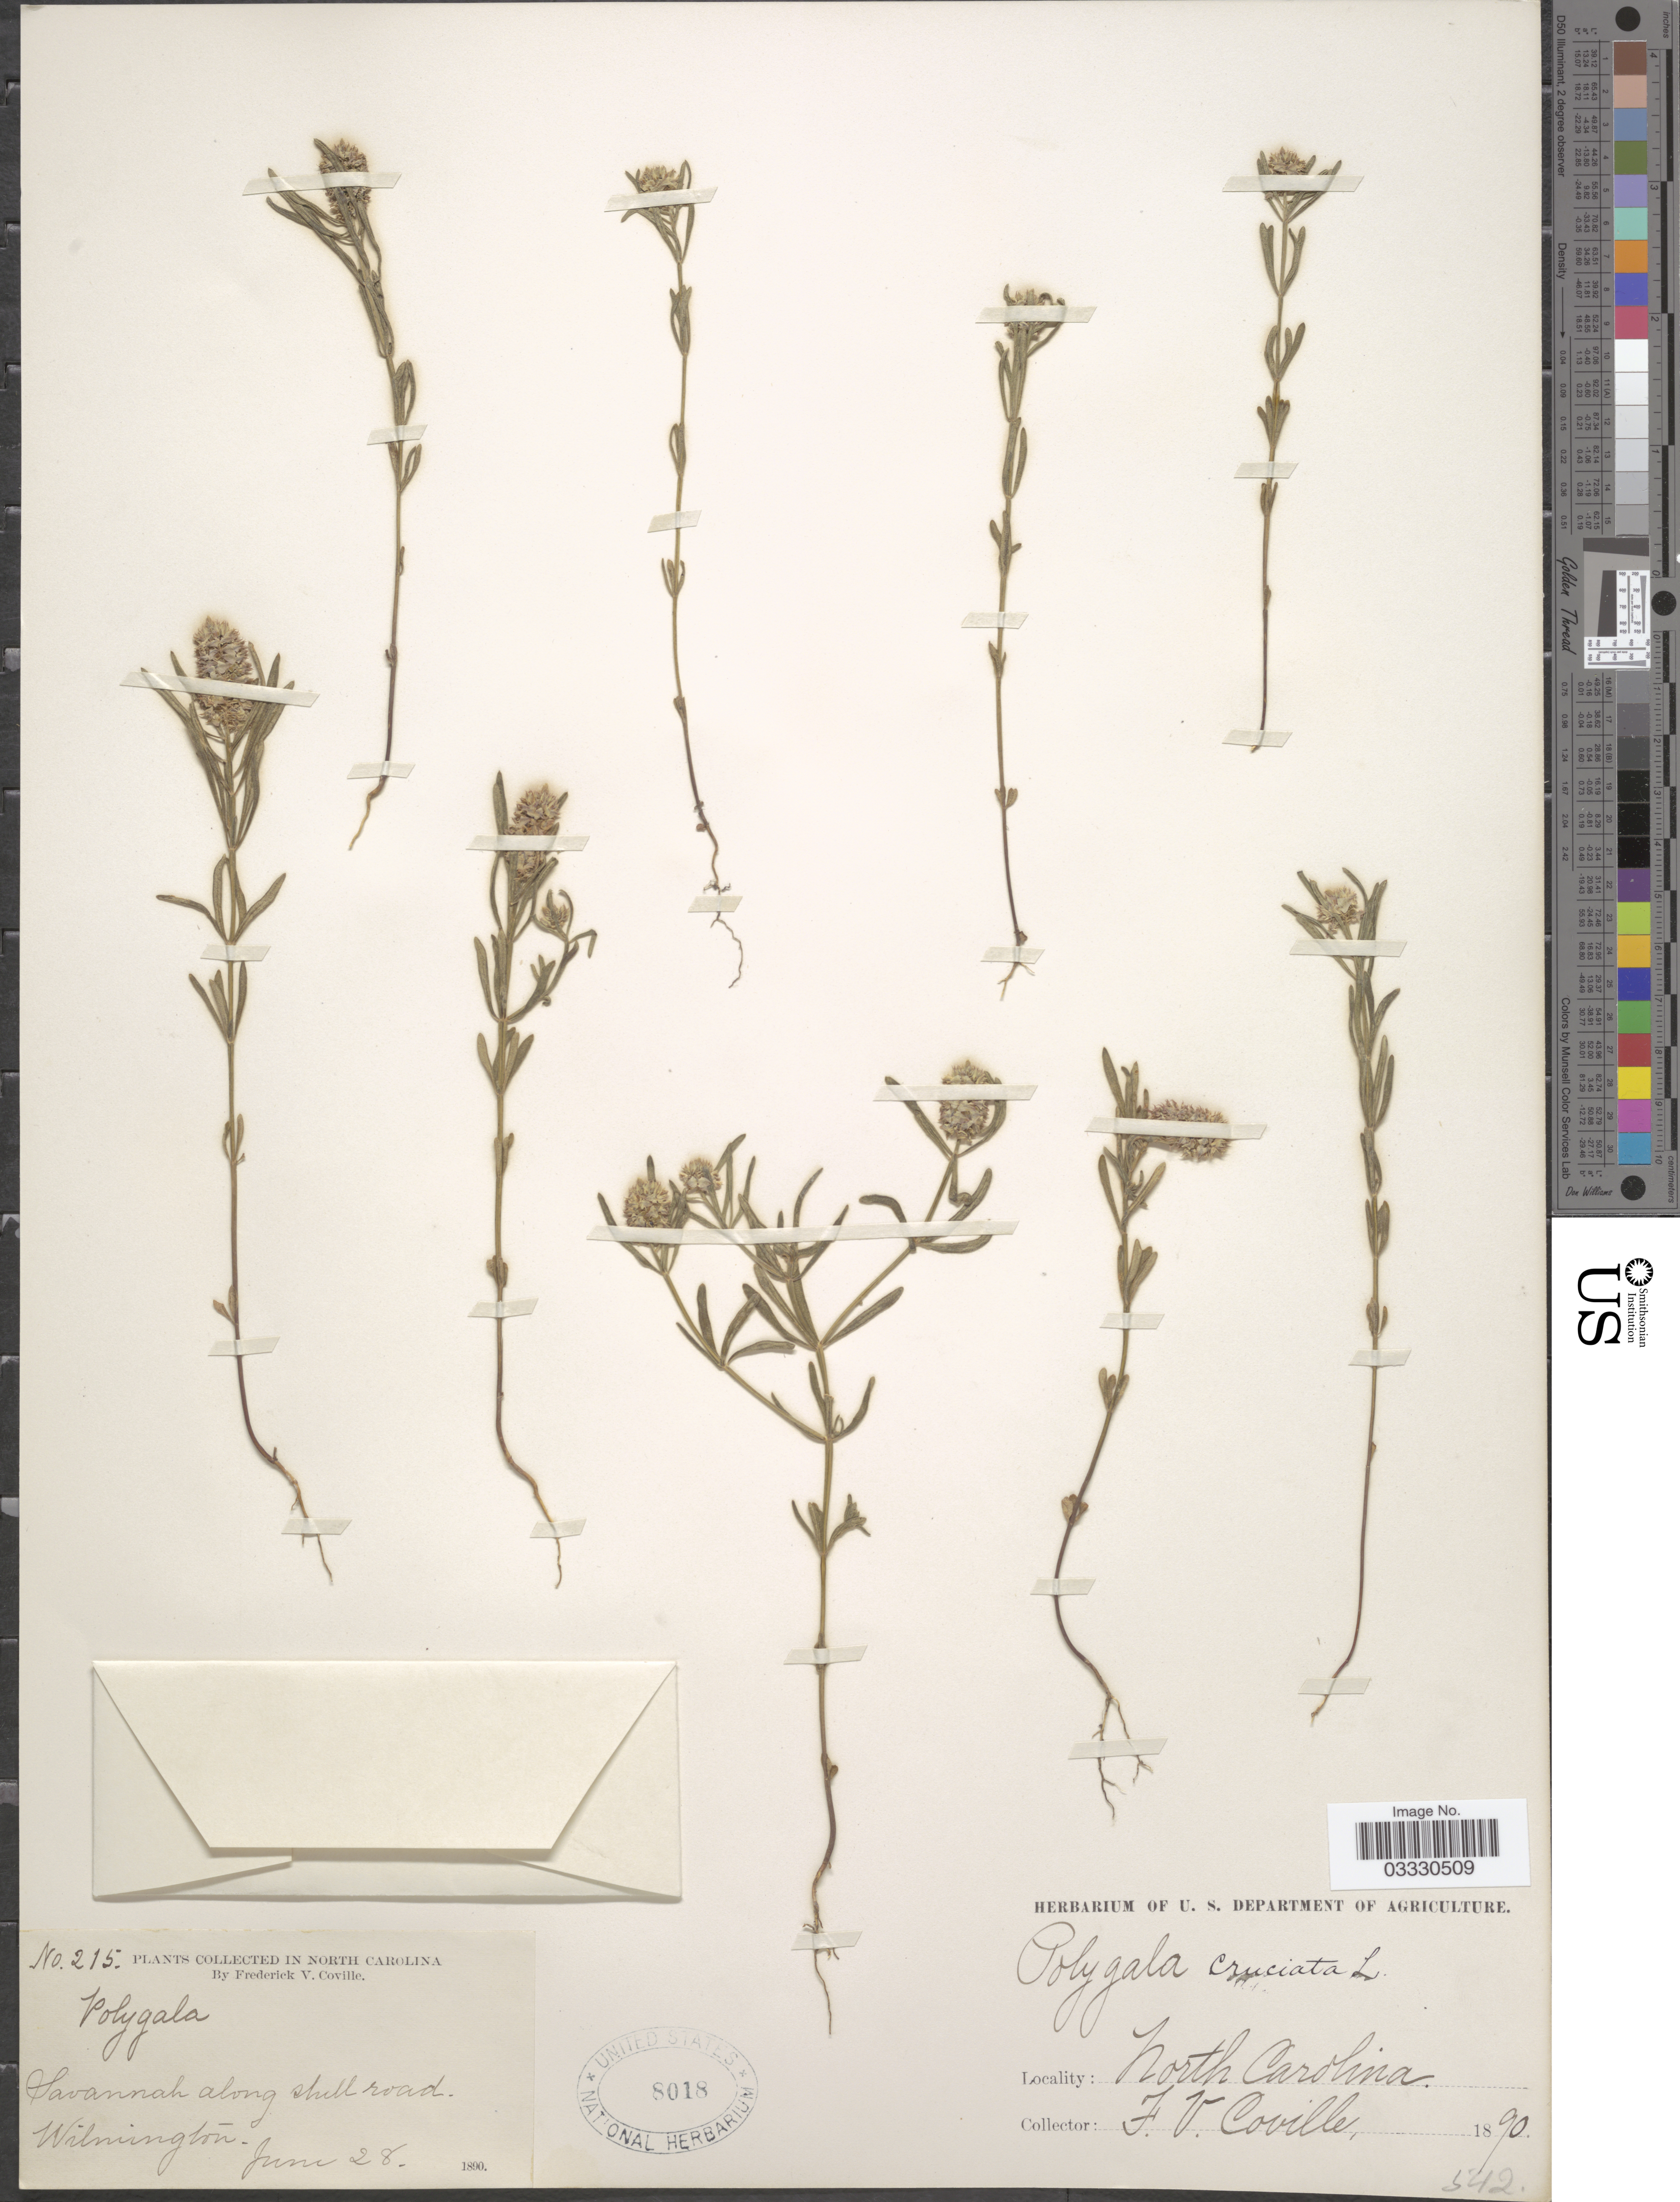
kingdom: Plantae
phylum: Tracheophyta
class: Magnoliopsida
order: Fabales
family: Polygalaceae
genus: Polygala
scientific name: Polygala cruciata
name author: L.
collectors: F. V. Coville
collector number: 215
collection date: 1890-02-28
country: United States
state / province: North Carolina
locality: Savannah along shell road. Wilmington.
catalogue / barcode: US 8018